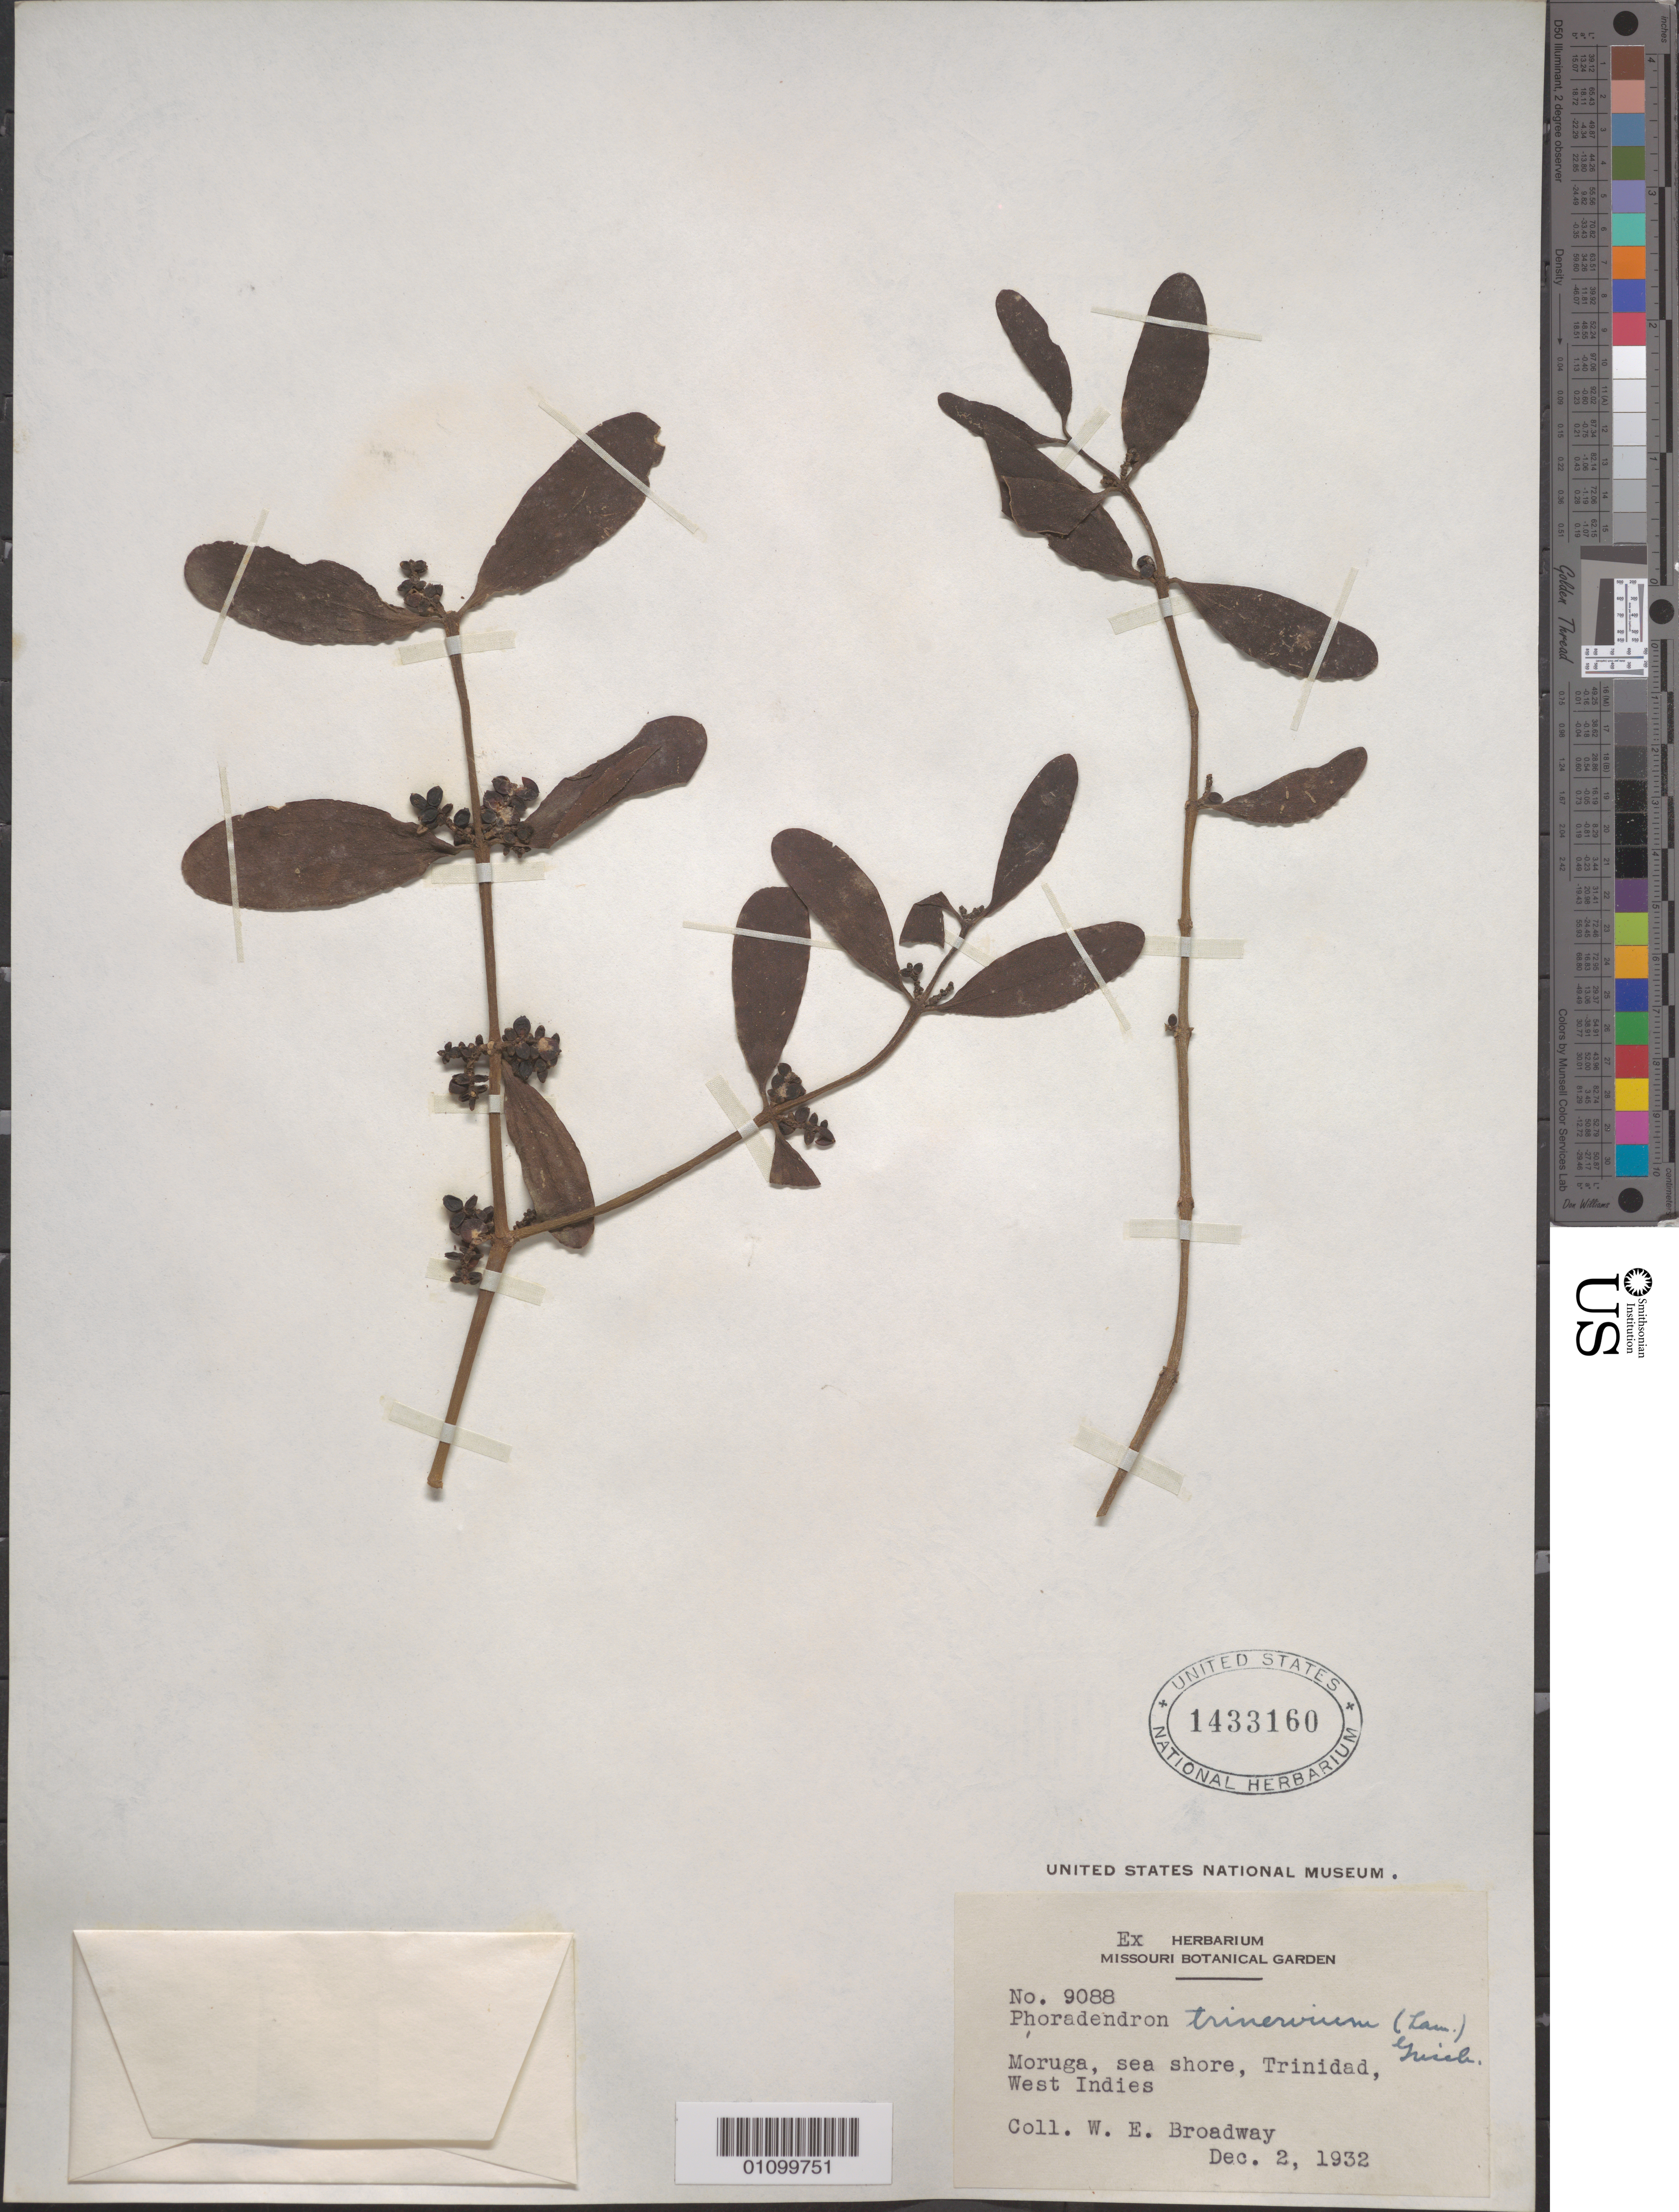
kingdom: Plantae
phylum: Tracheophyta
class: Magnoliopsida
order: Santalales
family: Viscaceae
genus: Phoradendron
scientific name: Phoradendron trinervium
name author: (Lam.) Griseb.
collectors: W. E. Broadway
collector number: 9088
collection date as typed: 02 Dec 1932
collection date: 1932-12-02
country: Trinidad and Tobago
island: Trinidad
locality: Moruga, sea shore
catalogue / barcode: US 1433160